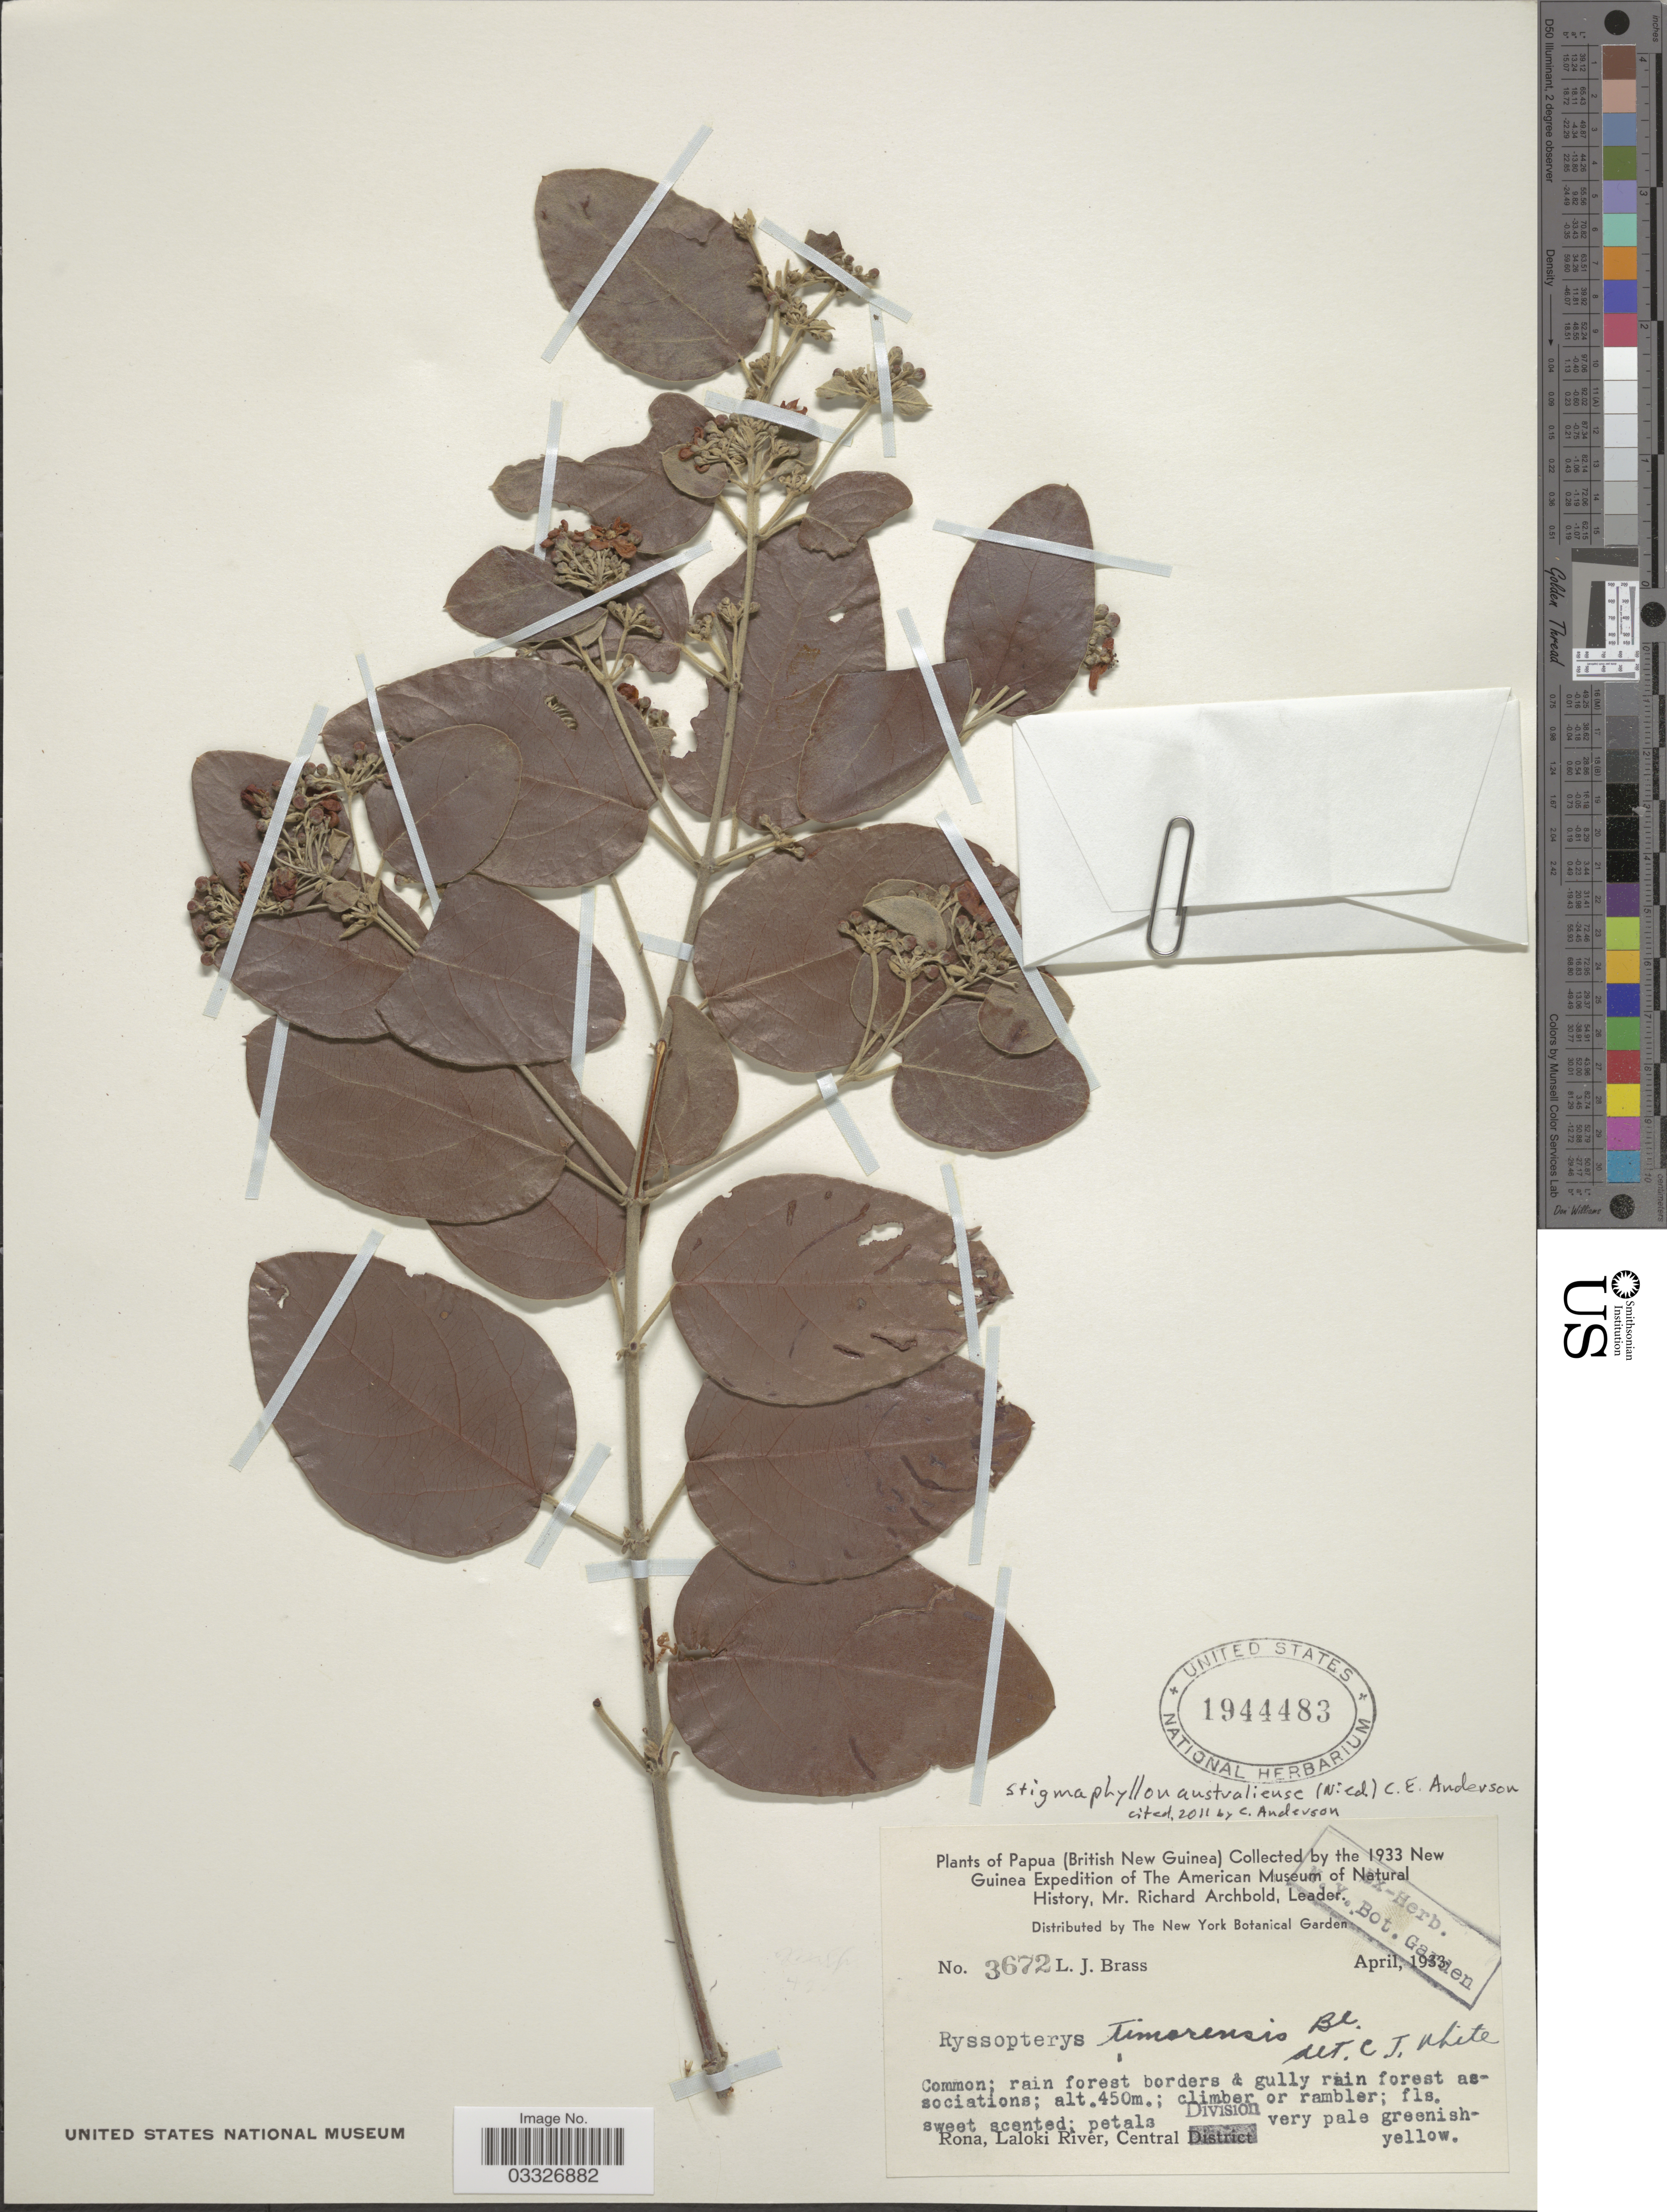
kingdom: Plantae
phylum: Tracheophyta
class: Magnoliopsida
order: Malpighiales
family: Malpighiaceae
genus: Stigmaphyllon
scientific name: Stigmaphyllon australiense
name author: (Nied.) C.E. Anderson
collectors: L. J. Brass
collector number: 3672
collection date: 1933-04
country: Papua New Guinea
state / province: Central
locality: Papua (British New Guinea). Rona, Laloki River, Central Division.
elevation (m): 450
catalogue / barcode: US 1944483